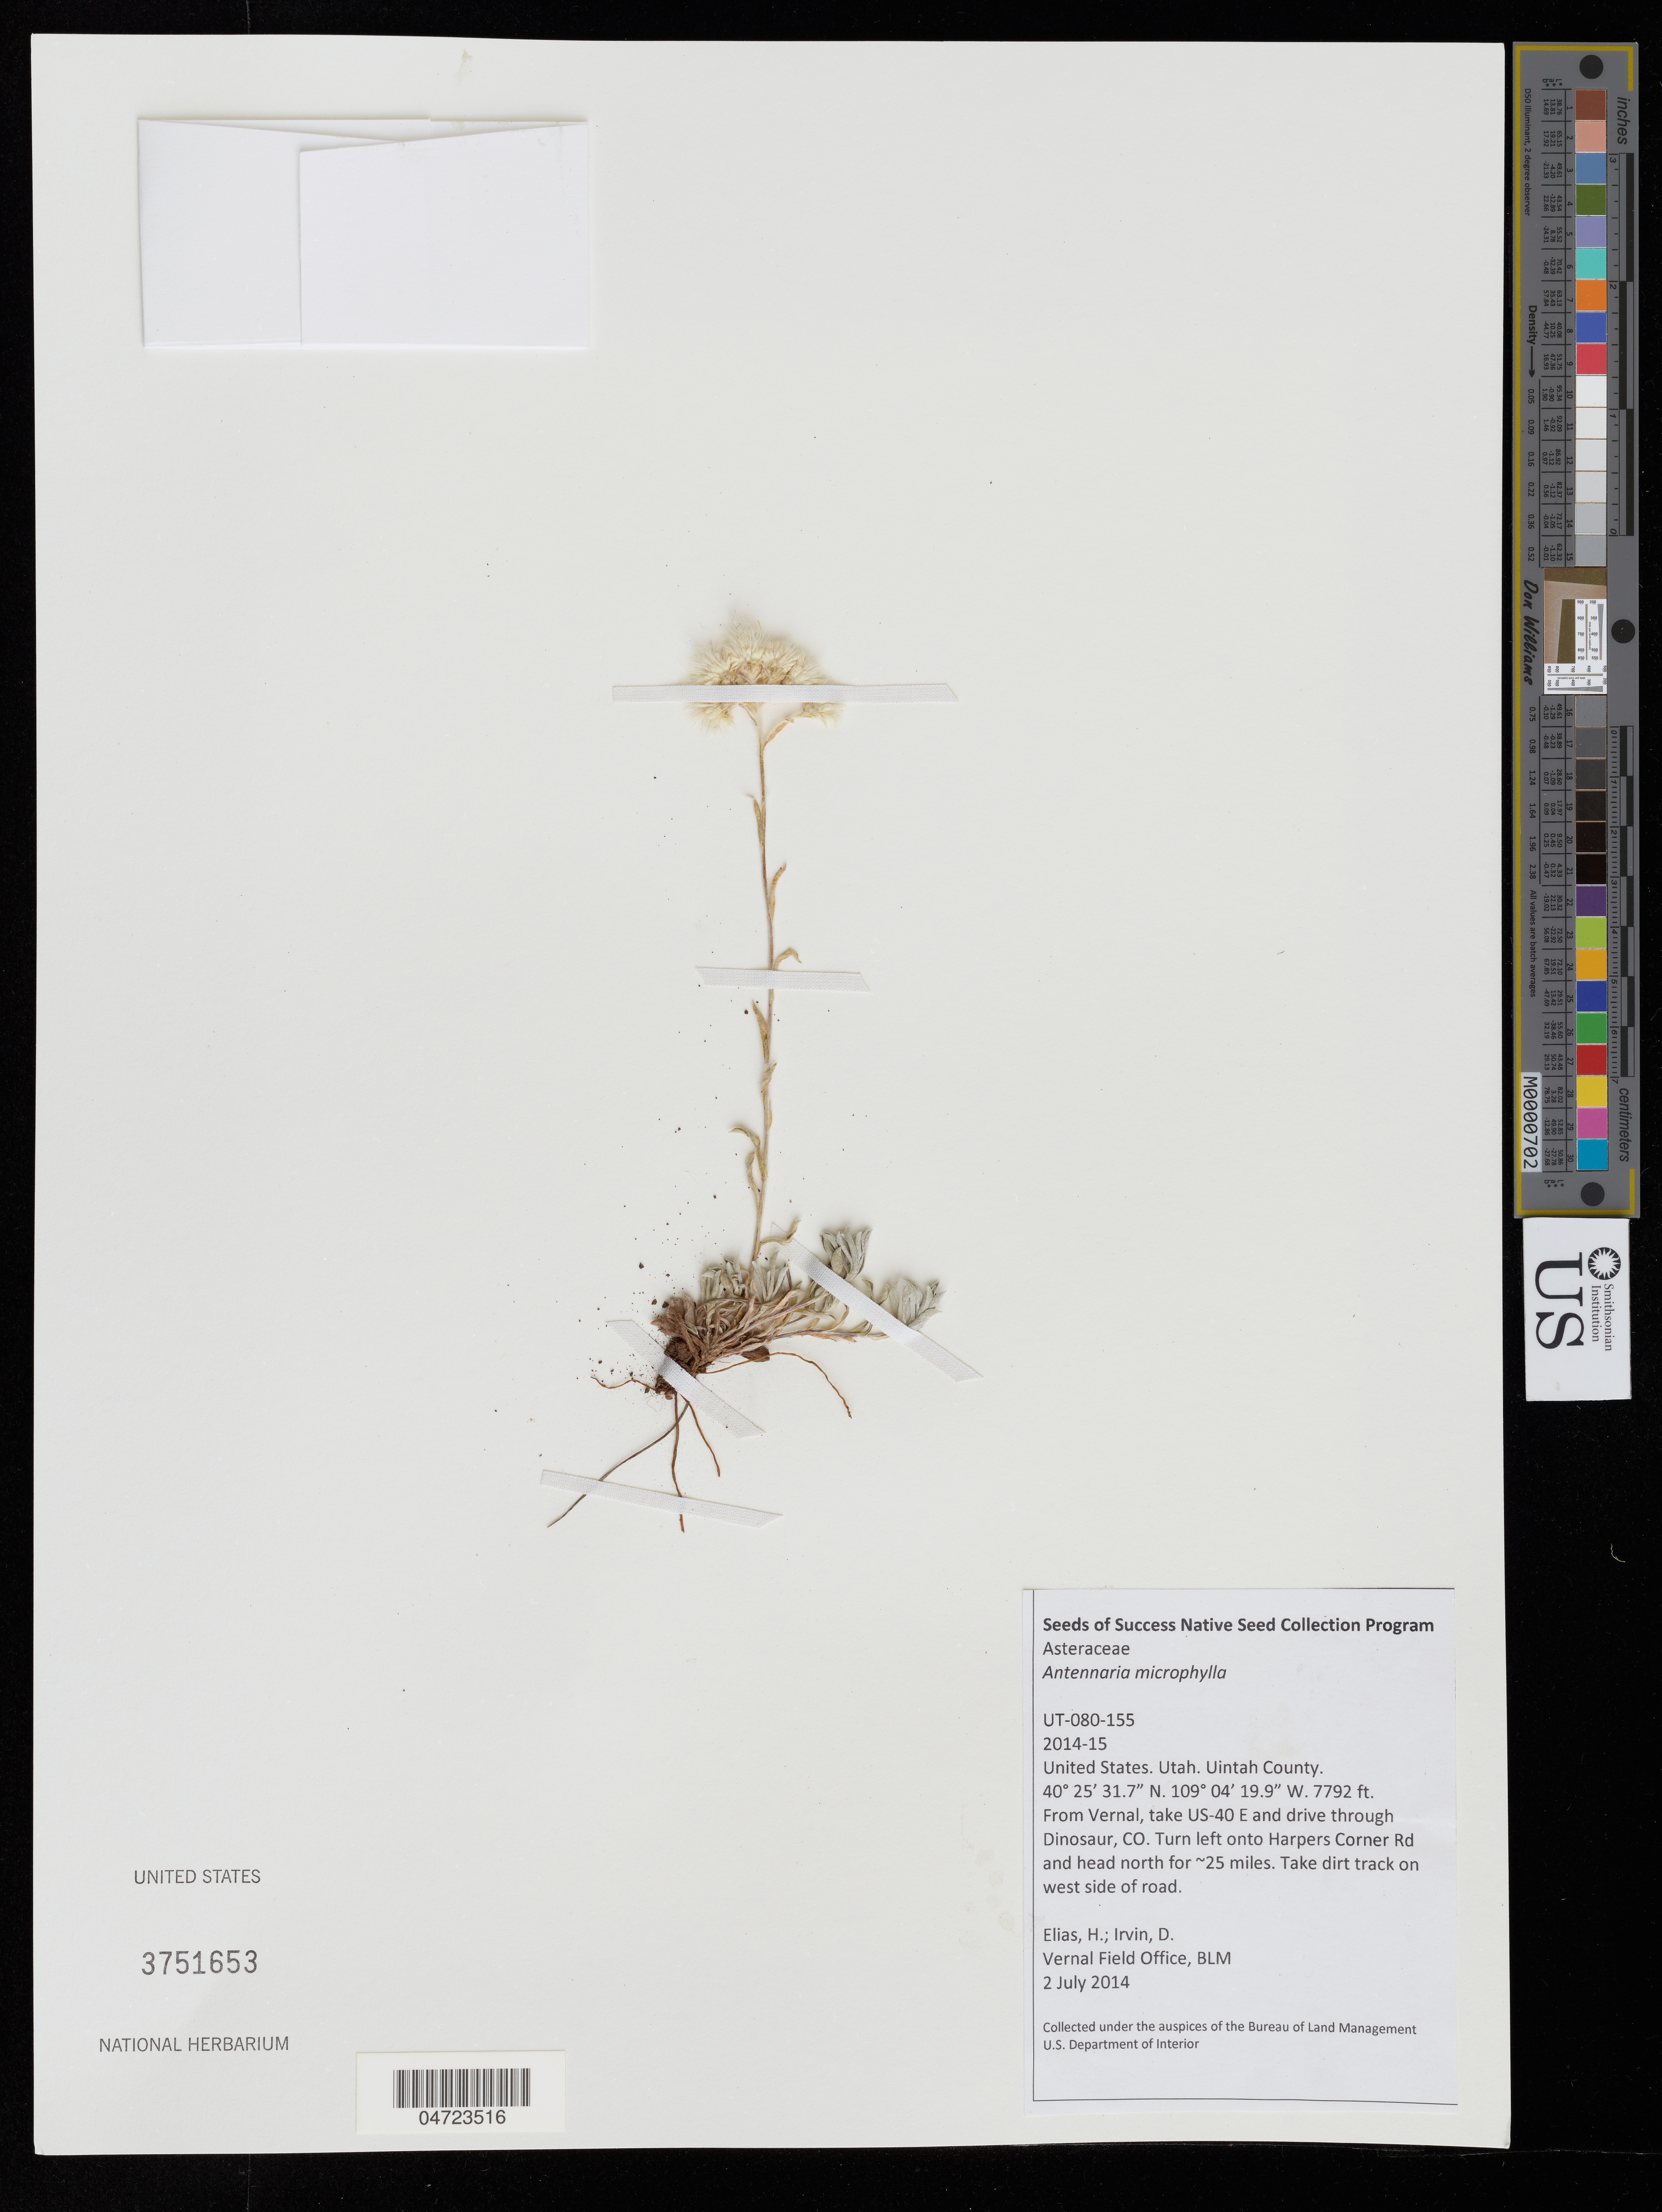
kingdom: Plantae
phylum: Tracheophyta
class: Magnoliopsida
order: Asterales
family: Asteraceae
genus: Antennaria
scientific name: Antennaria microphylla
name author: Rydb.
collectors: H. Elias & D. Irvin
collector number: UT-080-155/2014-15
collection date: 2014-07-02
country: United States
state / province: Utah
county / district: Uintah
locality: Uintah County. From Vernal, take US-40 E and drive through Dinosaur, CO. Turn left onto Harpers Corner Rd and head north for ~25 miles. Take dirt track on west side of road.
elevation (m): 2375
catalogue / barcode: US 3751653